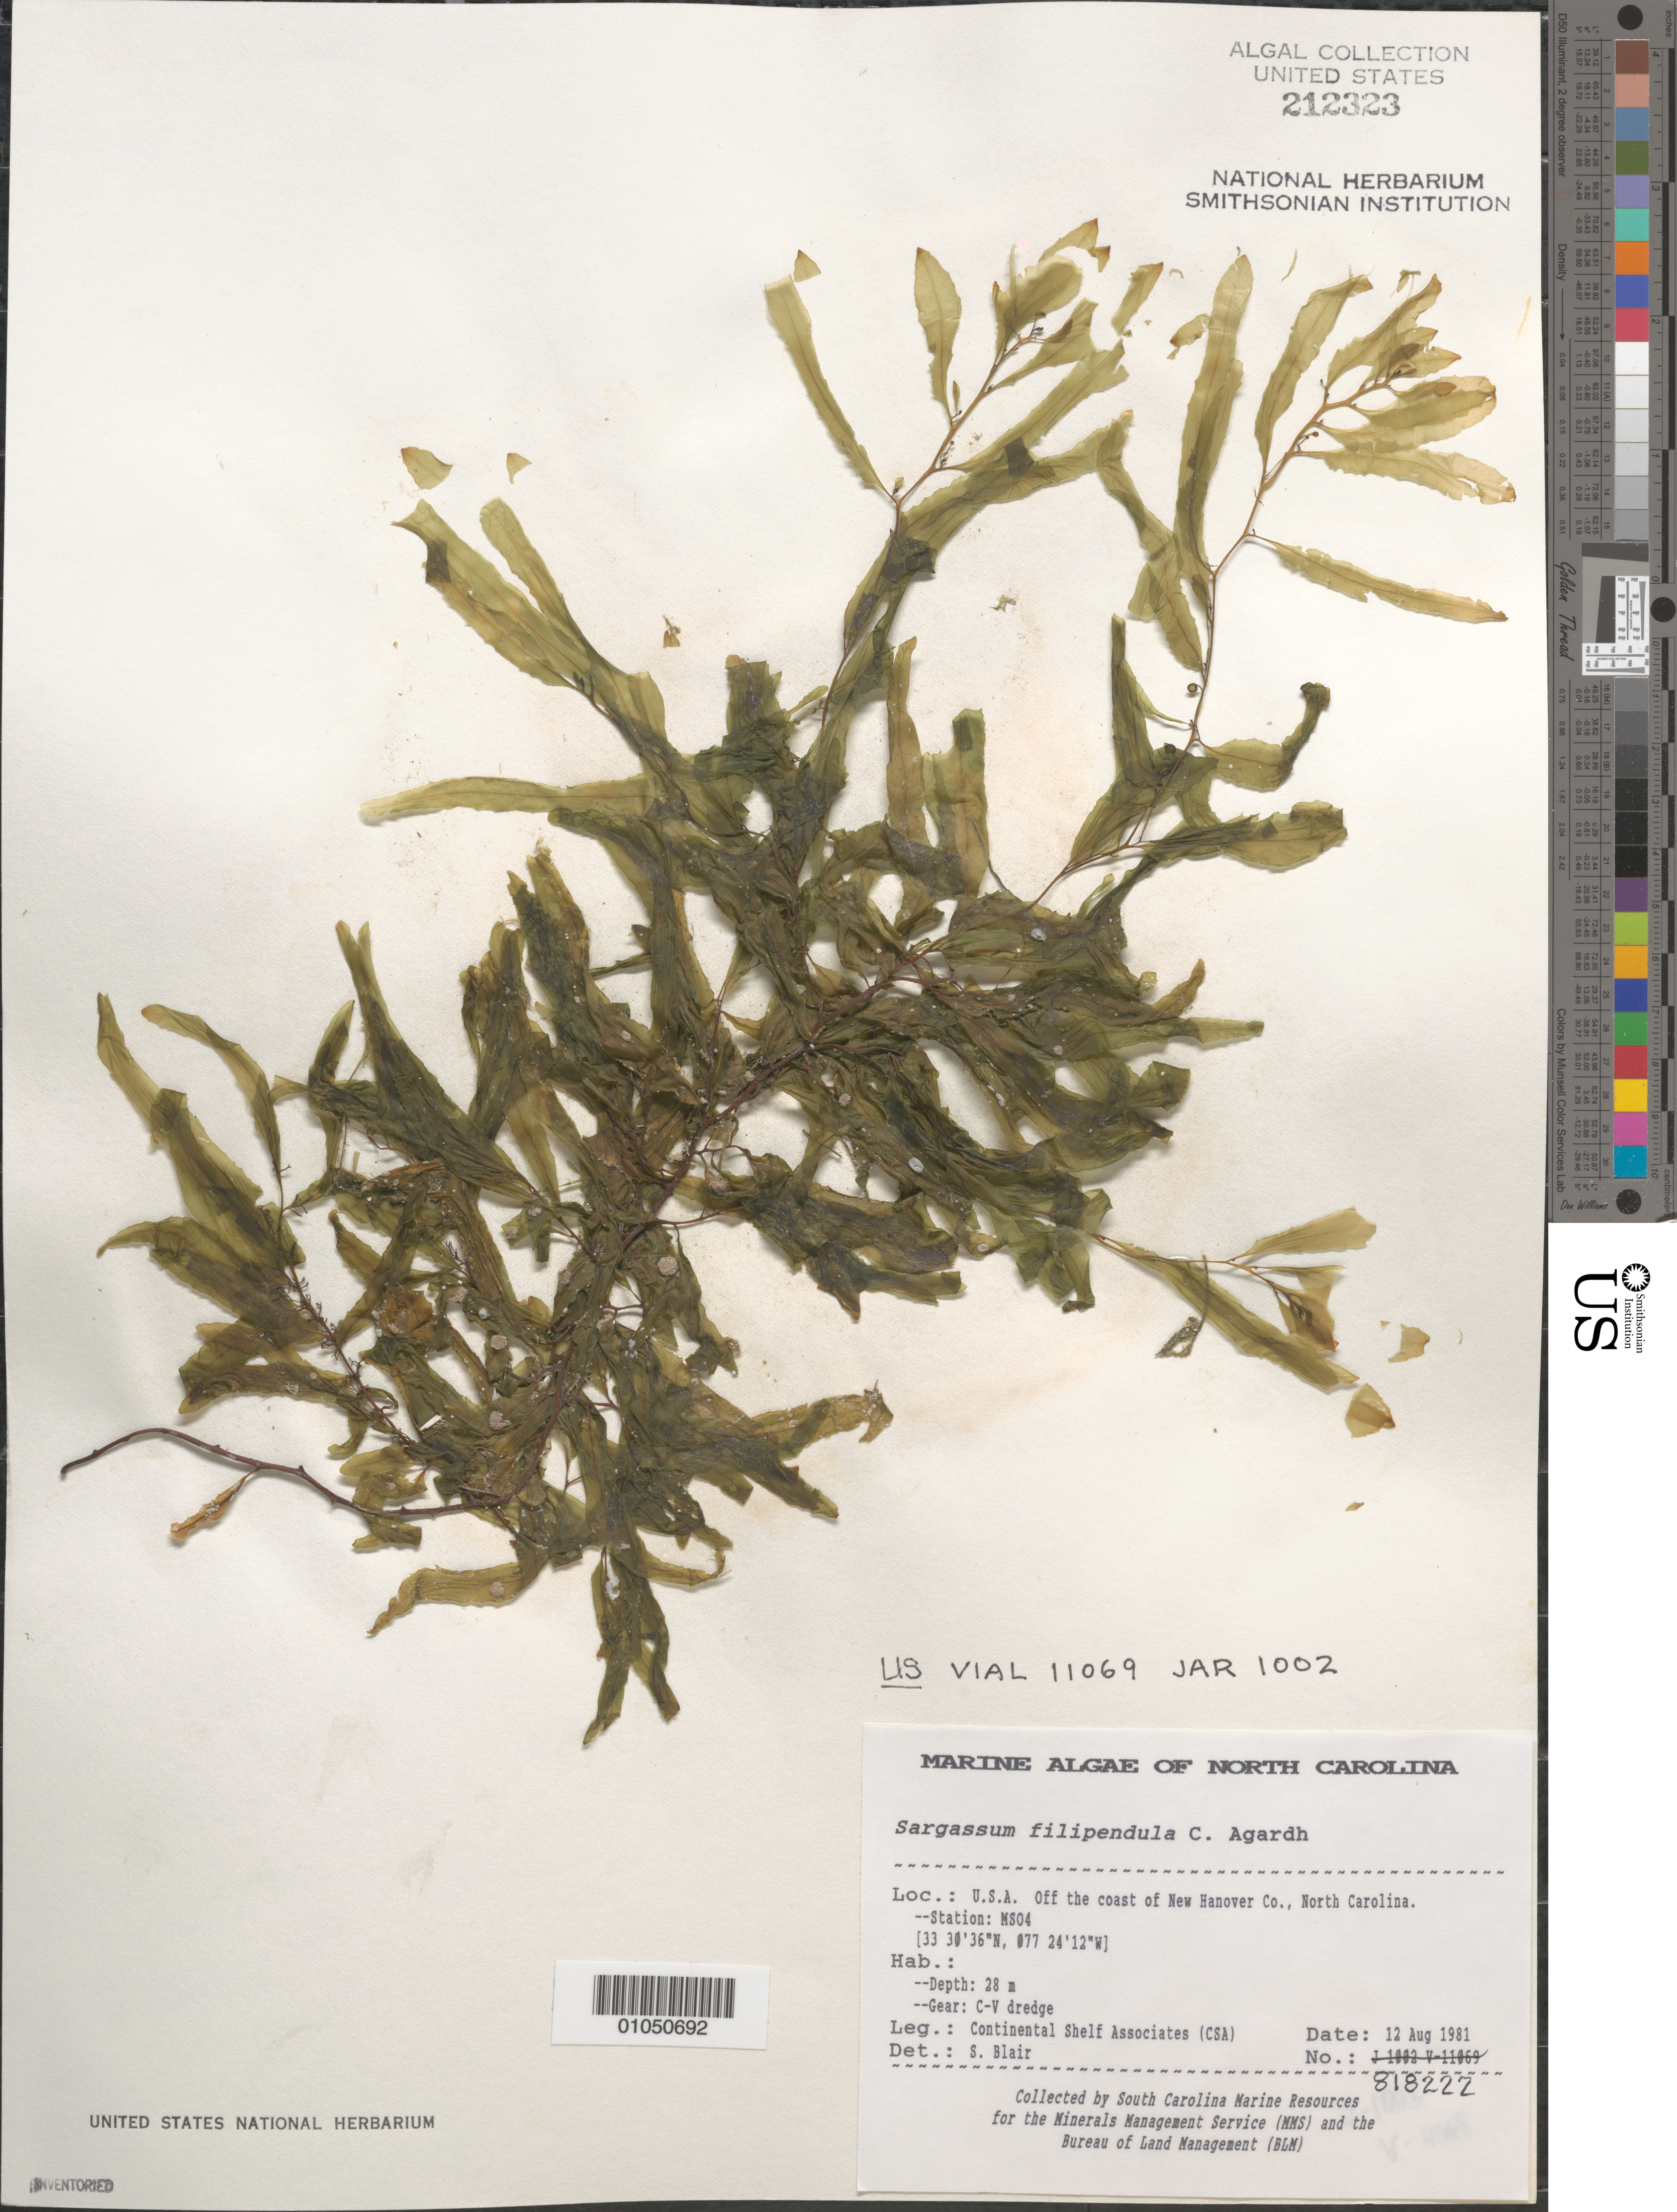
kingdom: Chromista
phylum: Ochrophyta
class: Phaeophyceae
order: Fucales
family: Sargassaceae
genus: Sargassum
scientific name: Sargassum filipendula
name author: C. Agardh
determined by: Blair, S. M.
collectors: Continental Shelf Associates for the MMS/BLM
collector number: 818222 Station MS04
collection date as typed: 12 Aug 1981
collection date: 1981-08-12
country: United States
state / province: North Carolina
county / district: New Hanover County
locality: Off coast of New Hanover County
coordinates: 33 30'36"N, 077 24'12"W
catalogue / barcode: US 212323